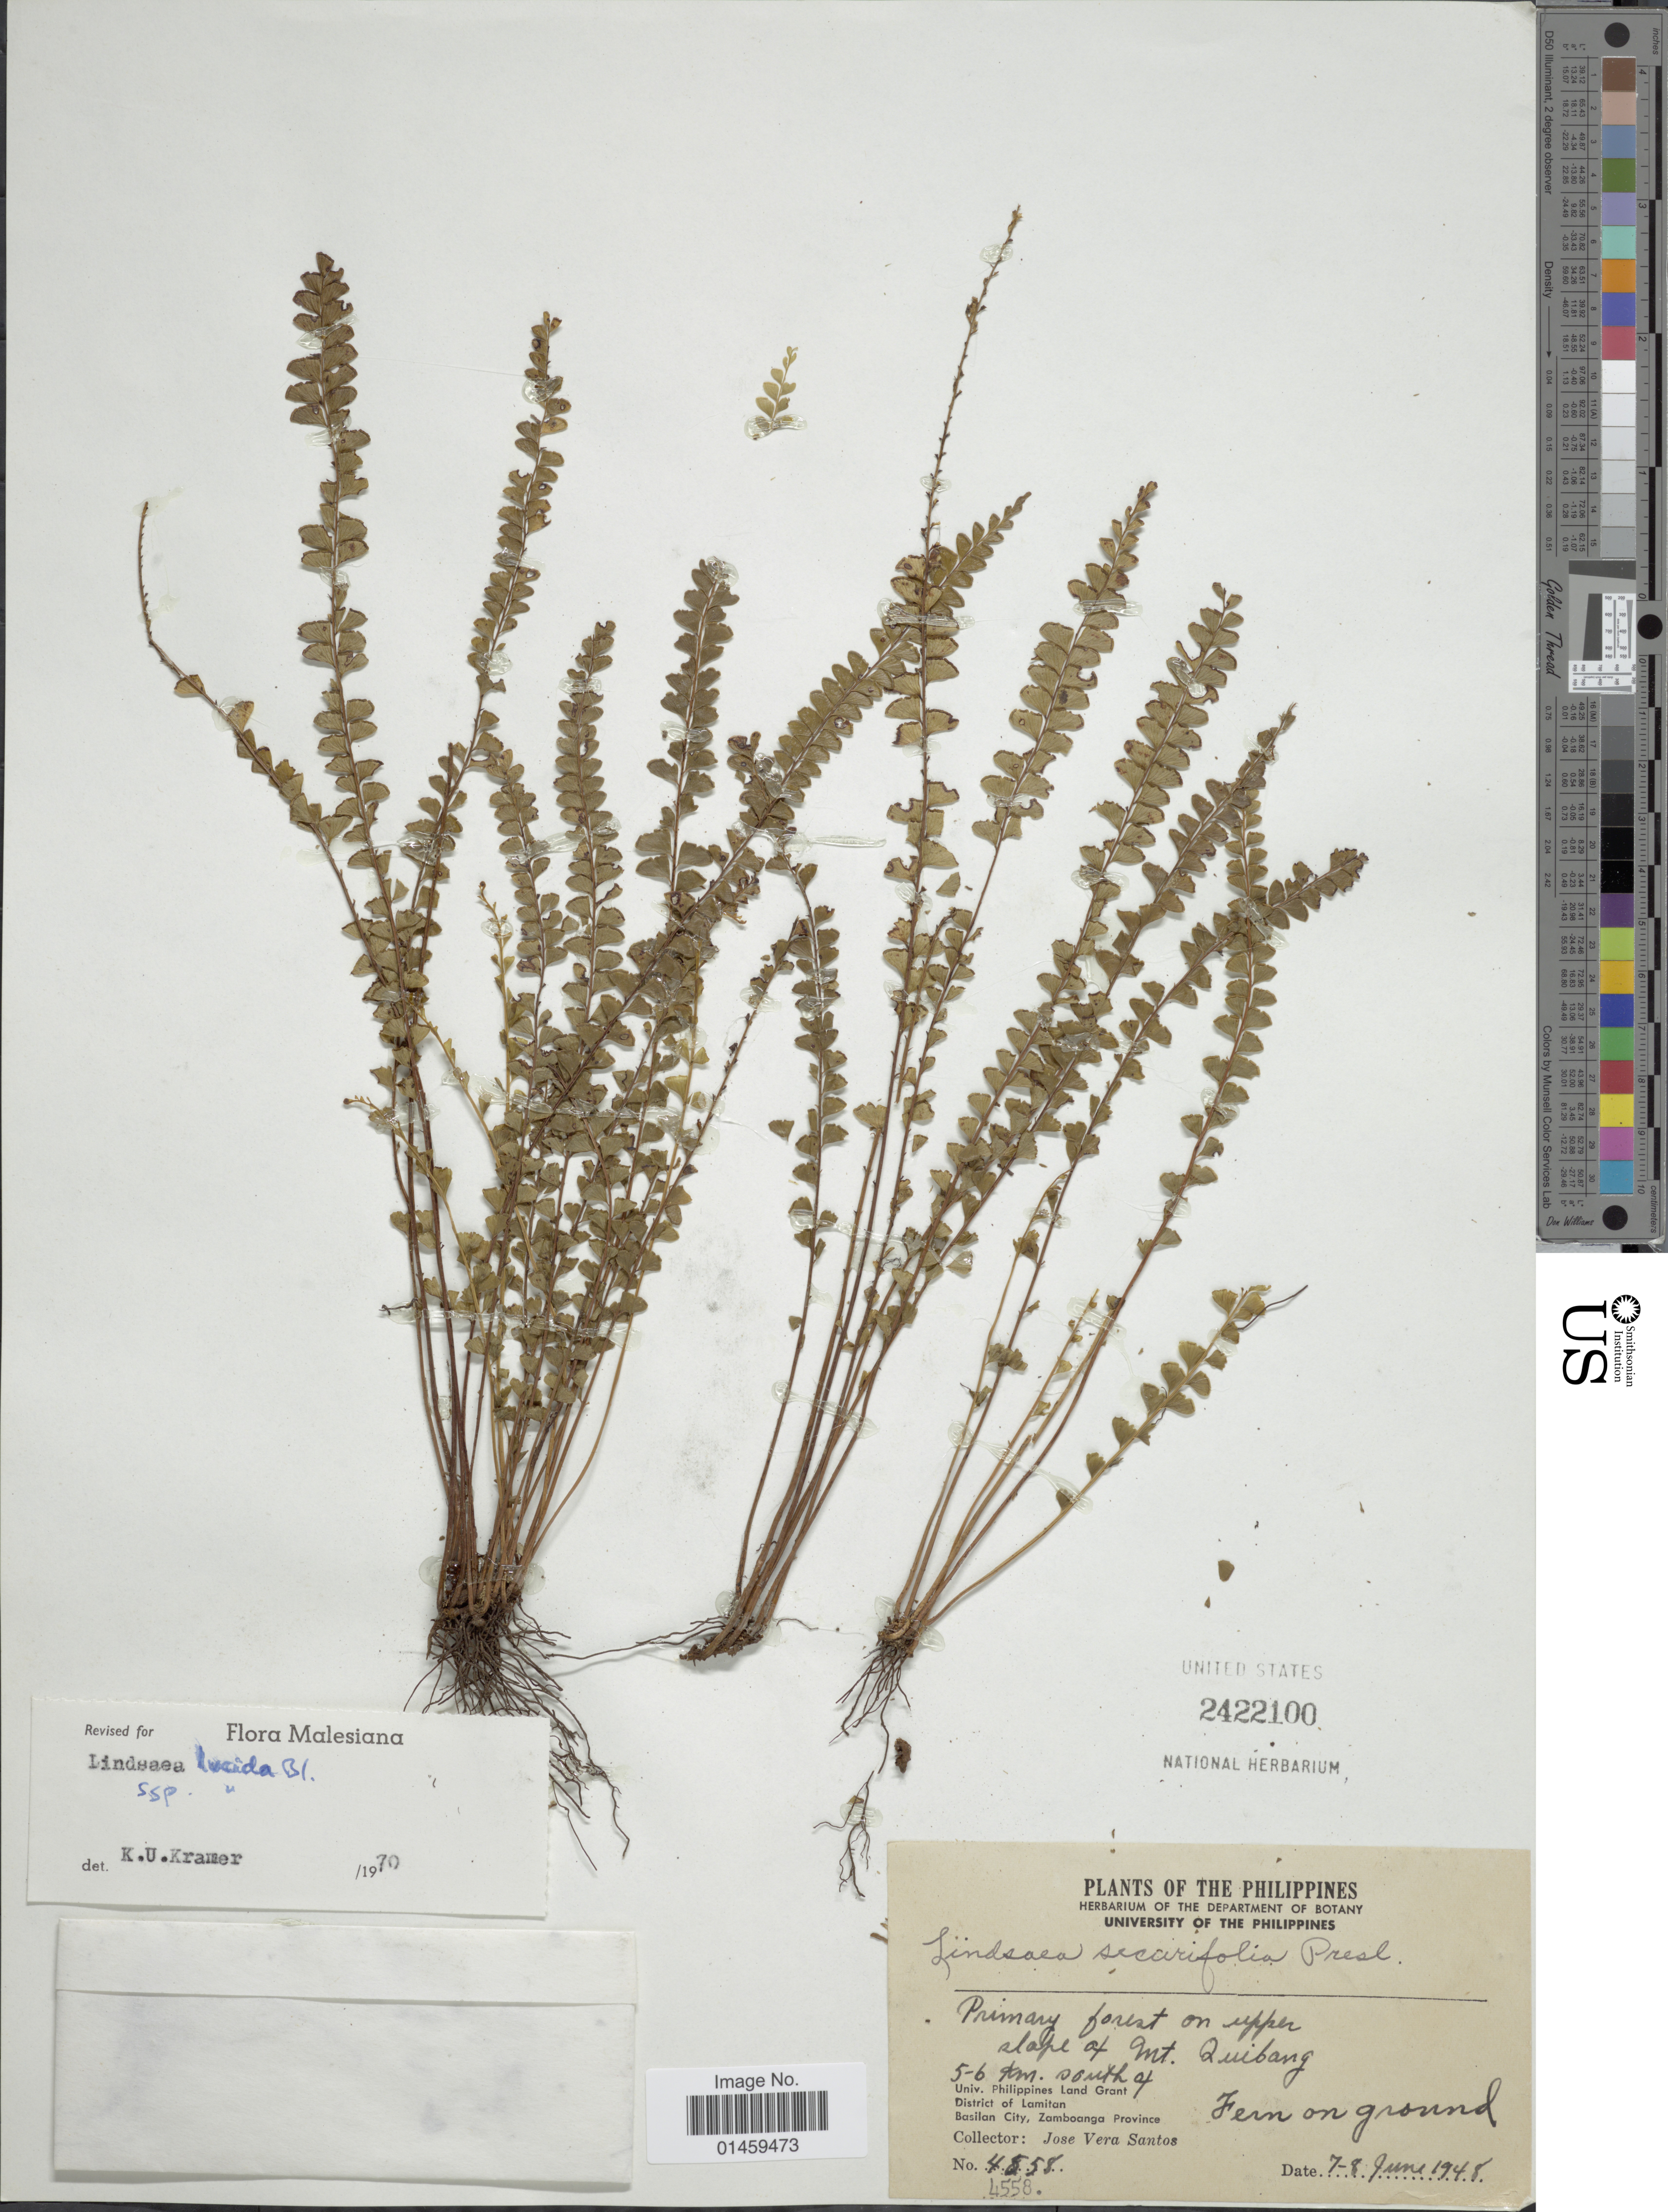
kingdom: Plantae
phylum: Tracheophyta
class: Polypodiopsida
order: Polypodiales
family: Lindsaeaceae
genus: Lindsaea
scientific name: Lindsaea lucida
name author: Blume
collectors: J. V. Santos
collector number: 4858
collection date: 1948-06-07/1948-06-08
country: Philippines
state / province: Zamboanga Peninsula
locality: Primary forest on upper slope of Mt. Quibang. South of Univ. Philippines Land Grant. District of Lamitan. Basilan City, Zamboanga Province.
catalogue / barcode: US 2422100